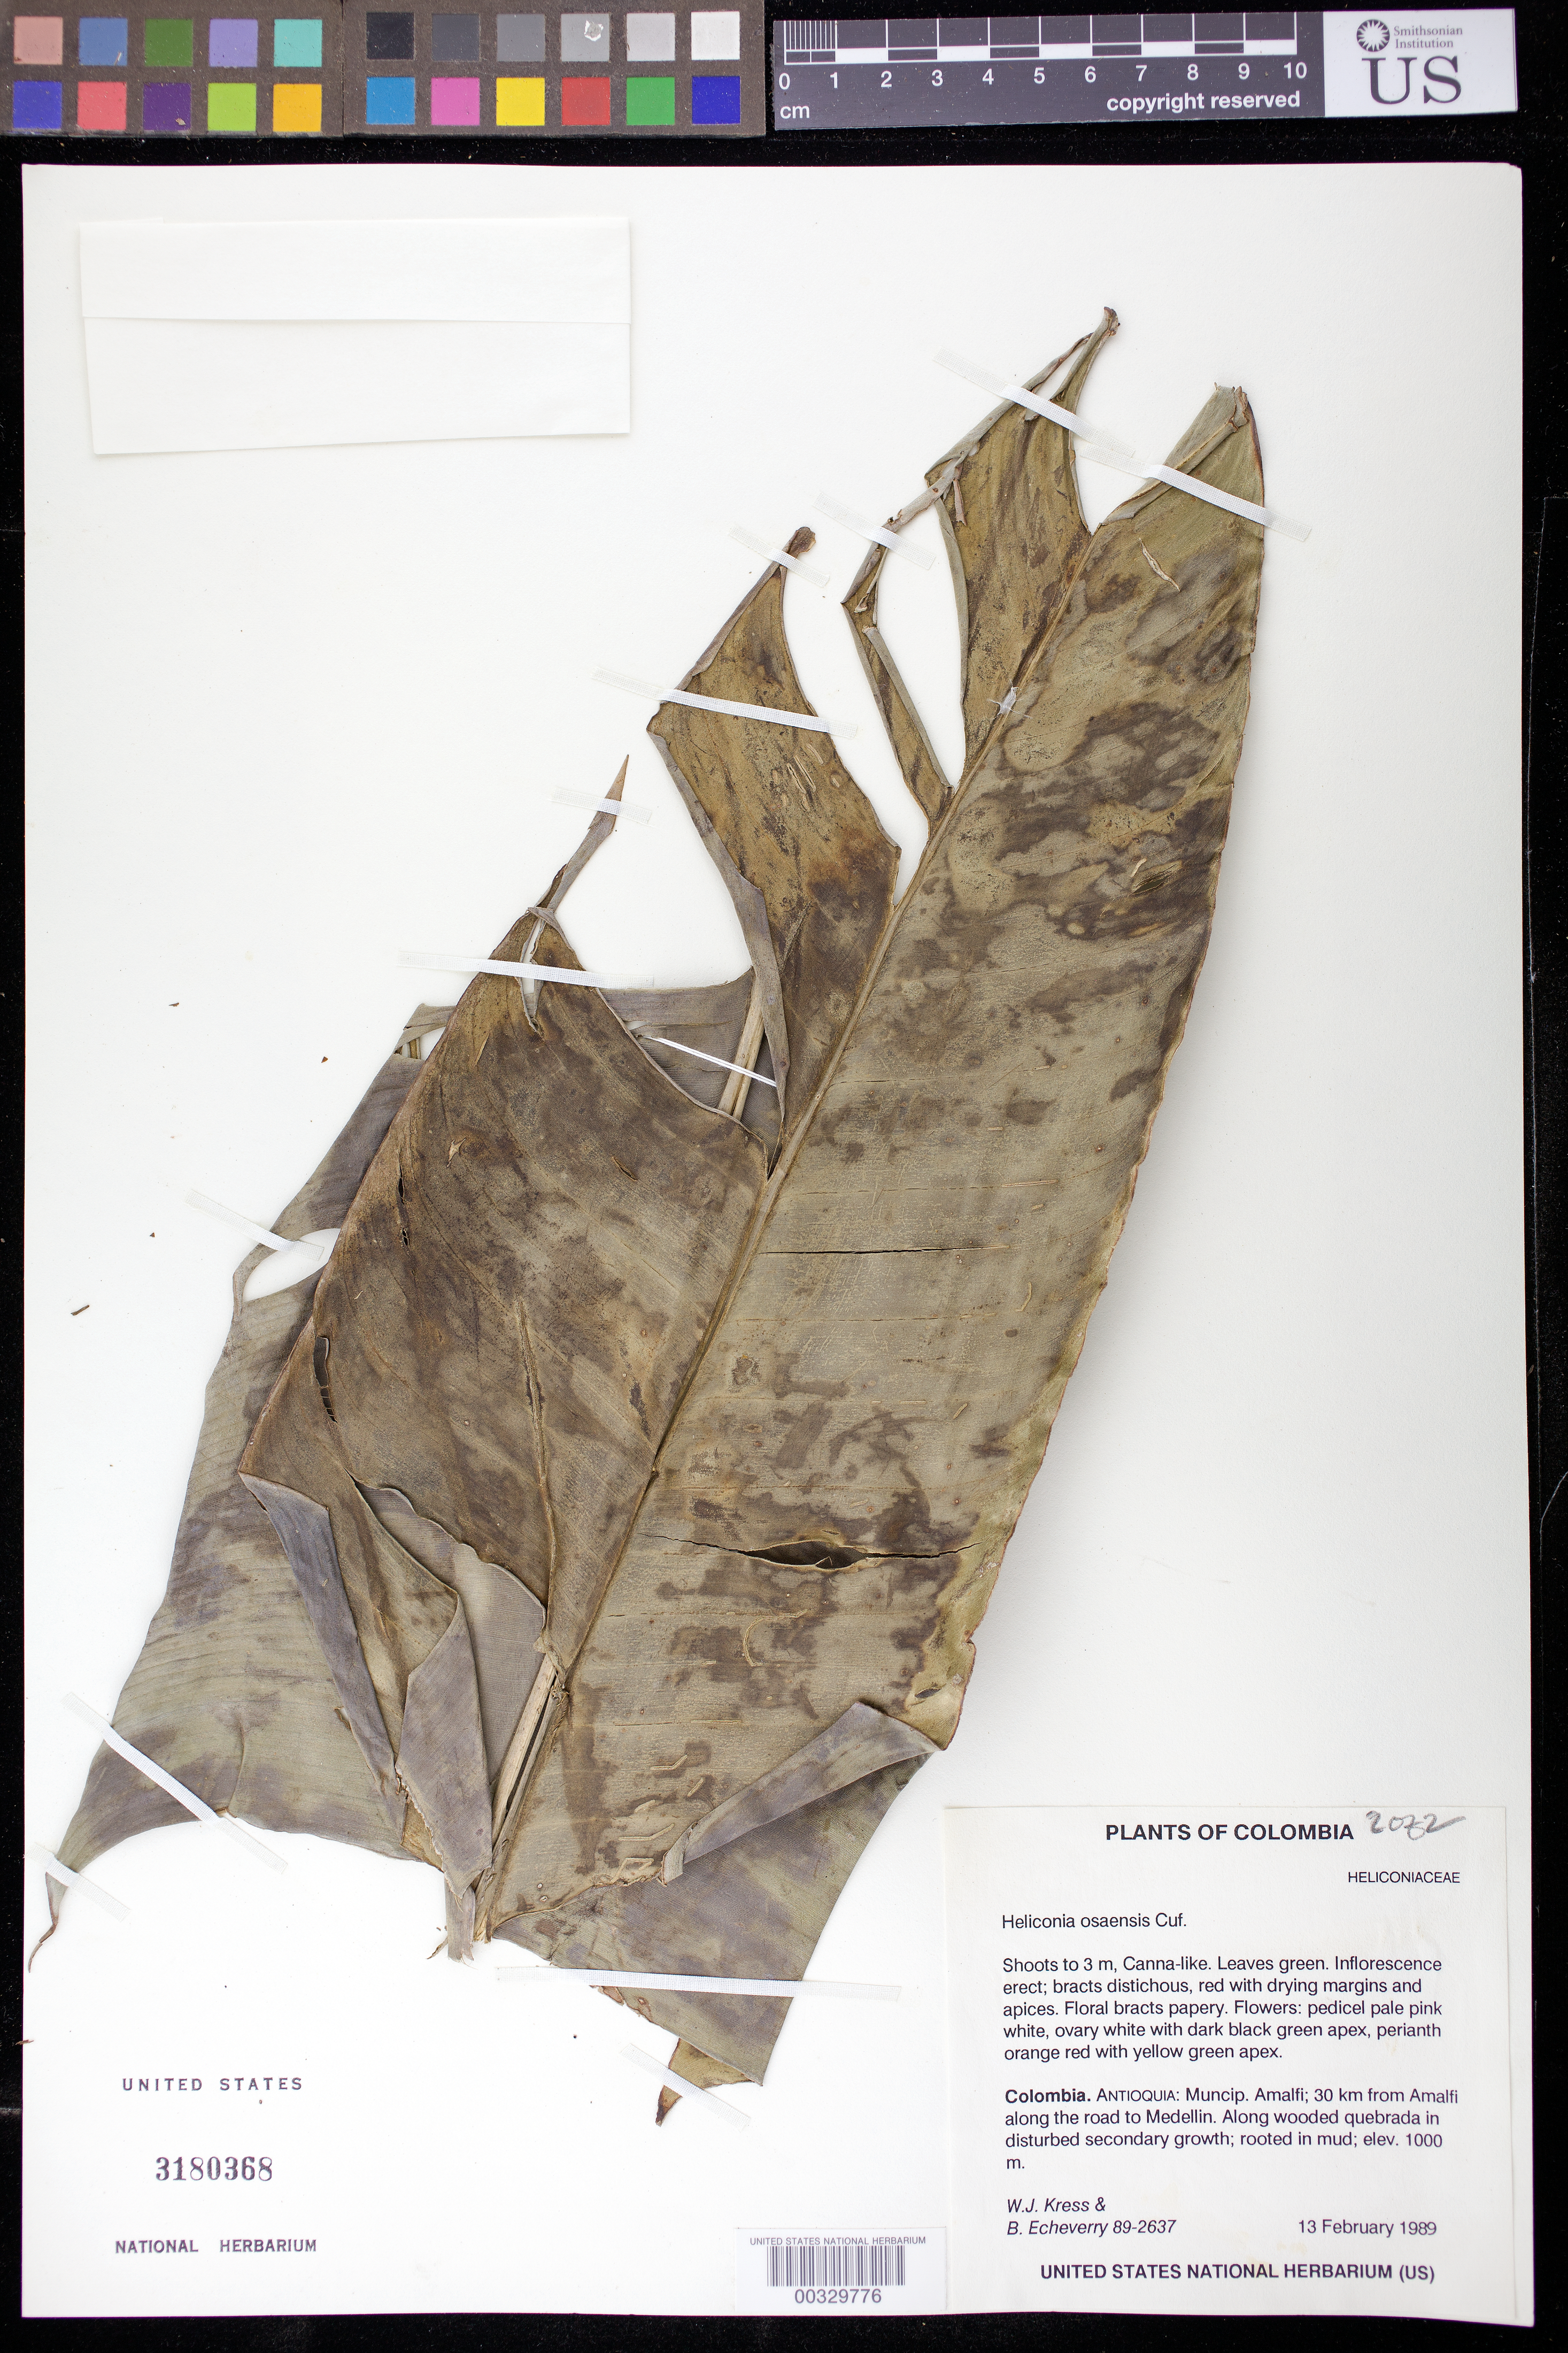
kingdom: Plantae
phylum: Tracheophyta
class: Liliopsida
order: Zingiberales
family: Heliconiaceae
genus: Heliconia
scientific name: Heliconia osaensis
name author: Cufod.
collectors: W. J. Kress & B. Echeverry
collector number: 89-2637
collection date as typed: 13 Feb 1989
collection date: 1989-02-13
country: Colombia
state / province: Antioquia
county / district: Amalfi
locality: Mun of Amalfi, 30 km from Amalfi along road to Medellin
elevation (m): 1000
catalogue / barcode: US 3180368